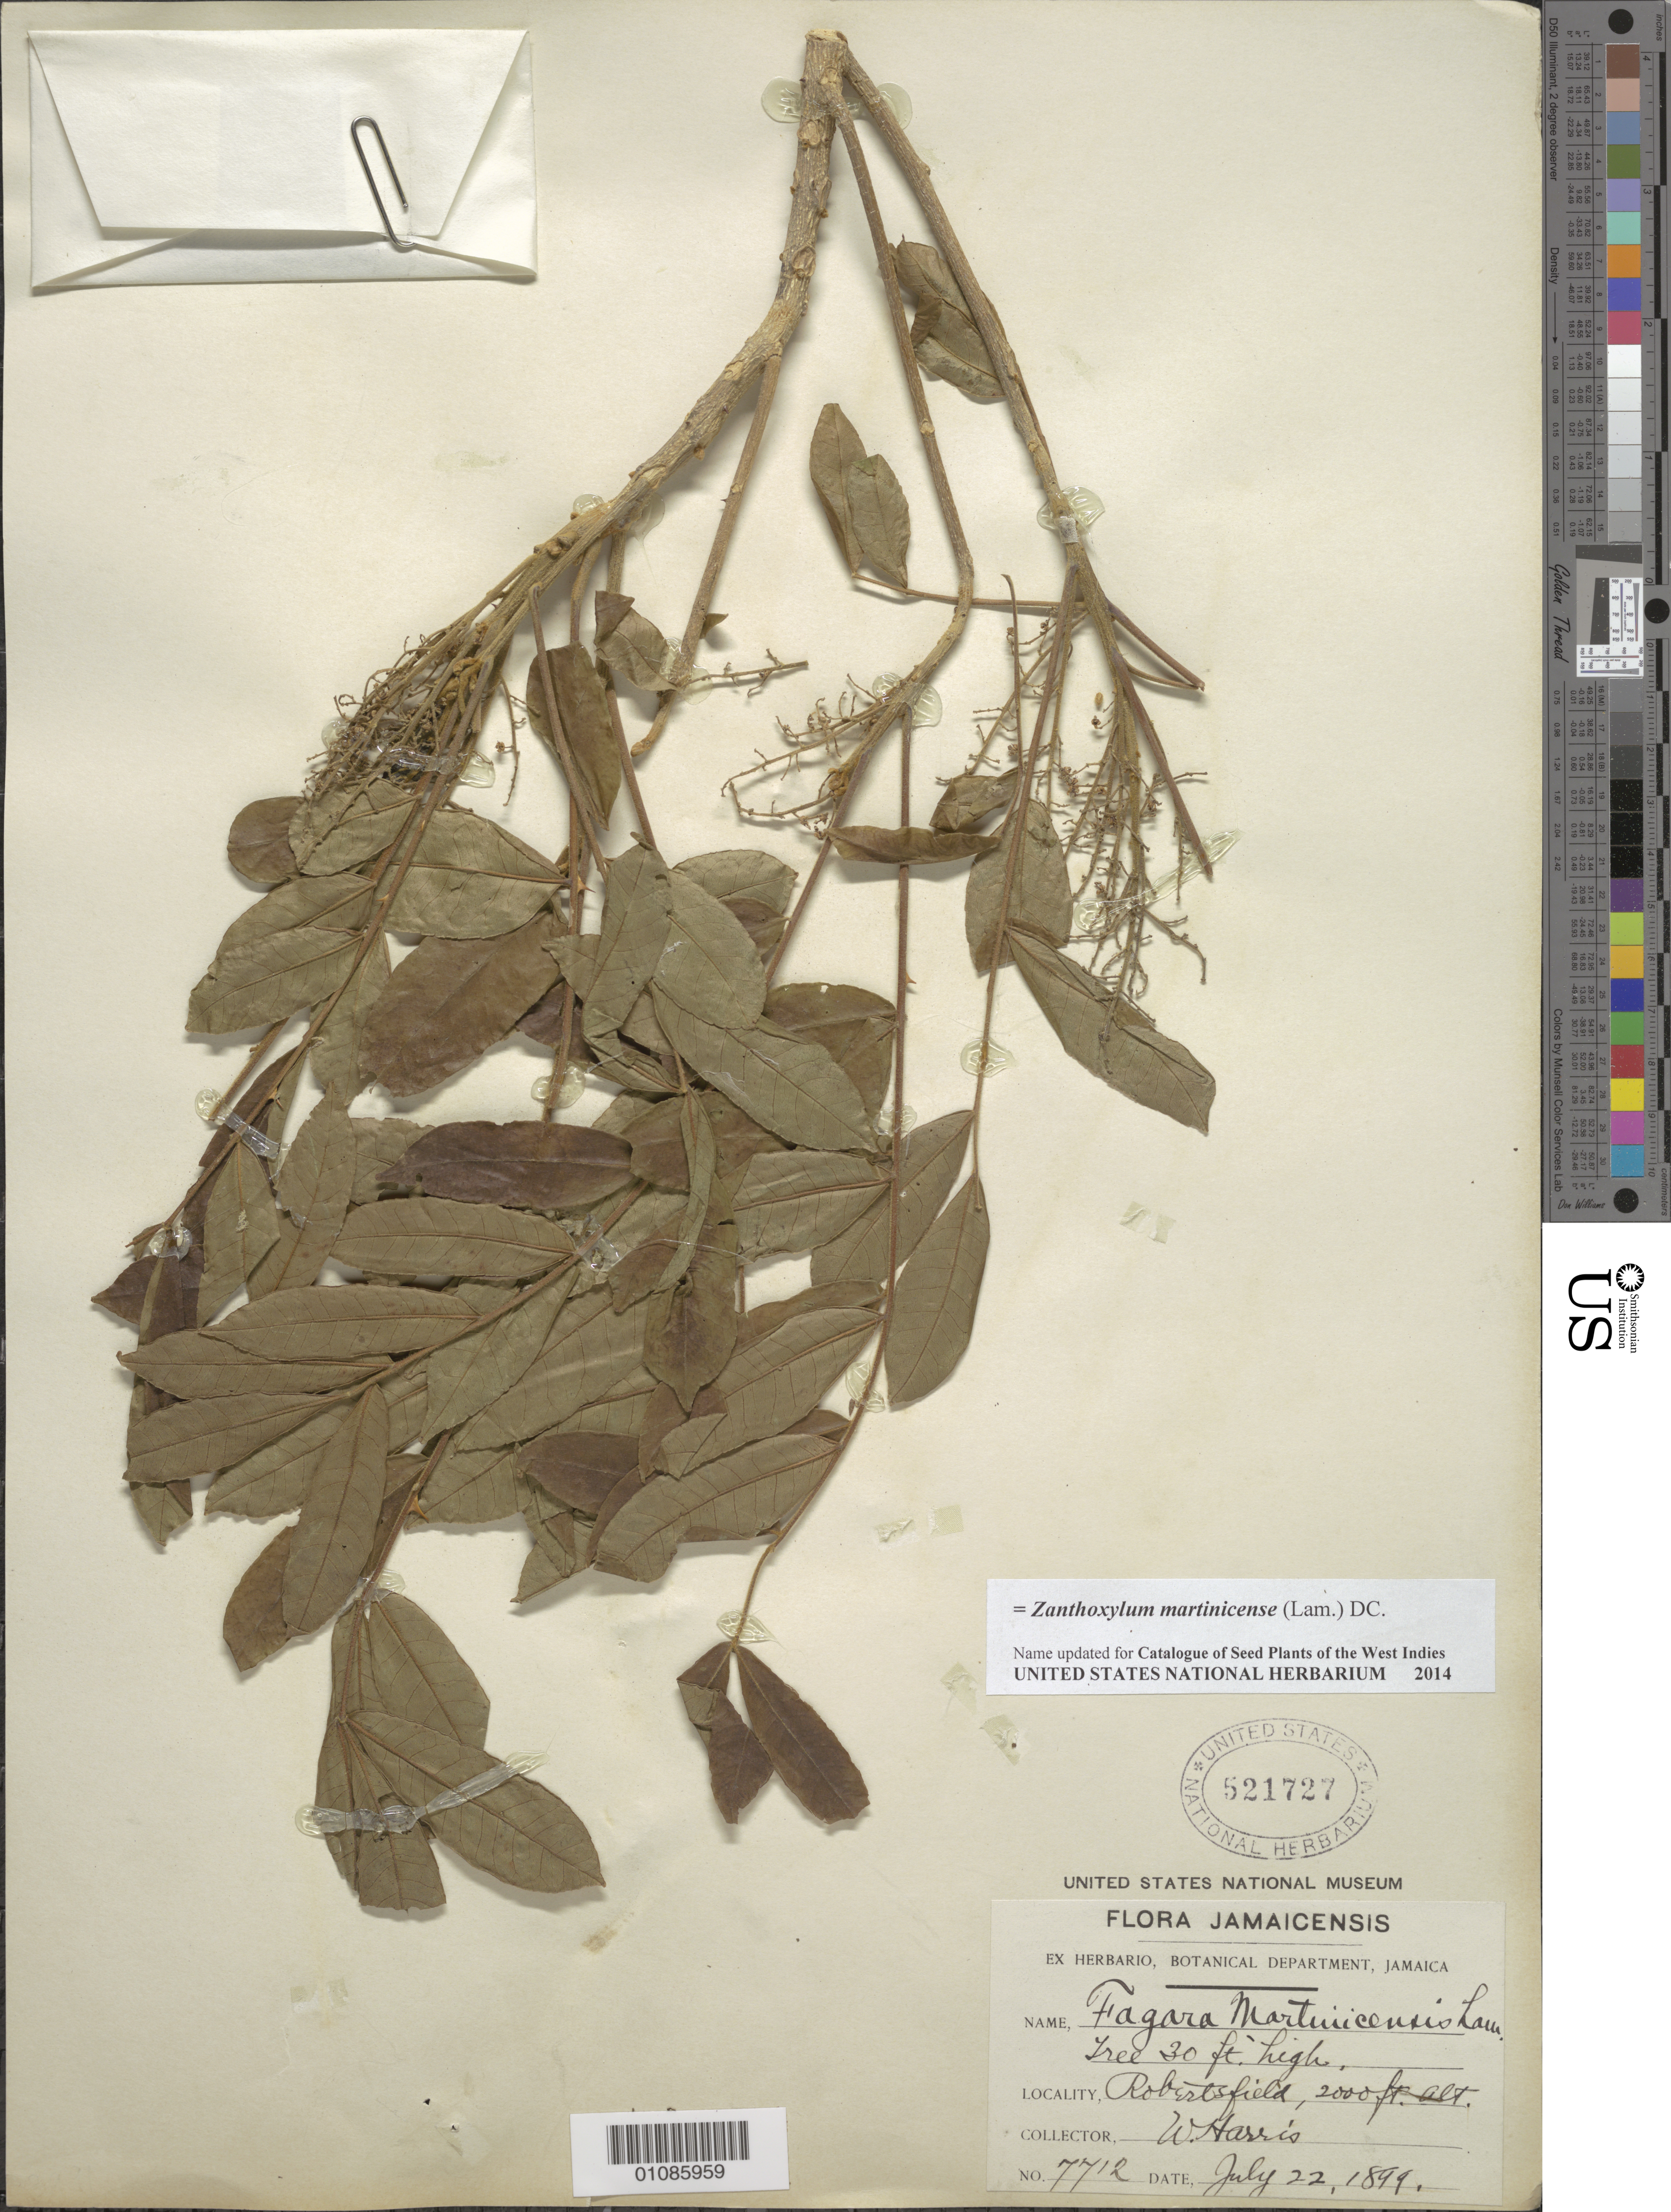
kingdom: Plantae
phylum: Tracheophyta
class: Magnoliopsida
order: Sapindales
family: Rutaceae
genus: Zanthoxylum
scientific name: Zanthoxylum martinicense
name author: (Lam.) DC.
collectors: W. Harris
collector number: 7712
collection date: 1899-07-22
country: Jamaica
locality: Robertsfield.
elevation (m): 610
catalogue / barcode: US 521727